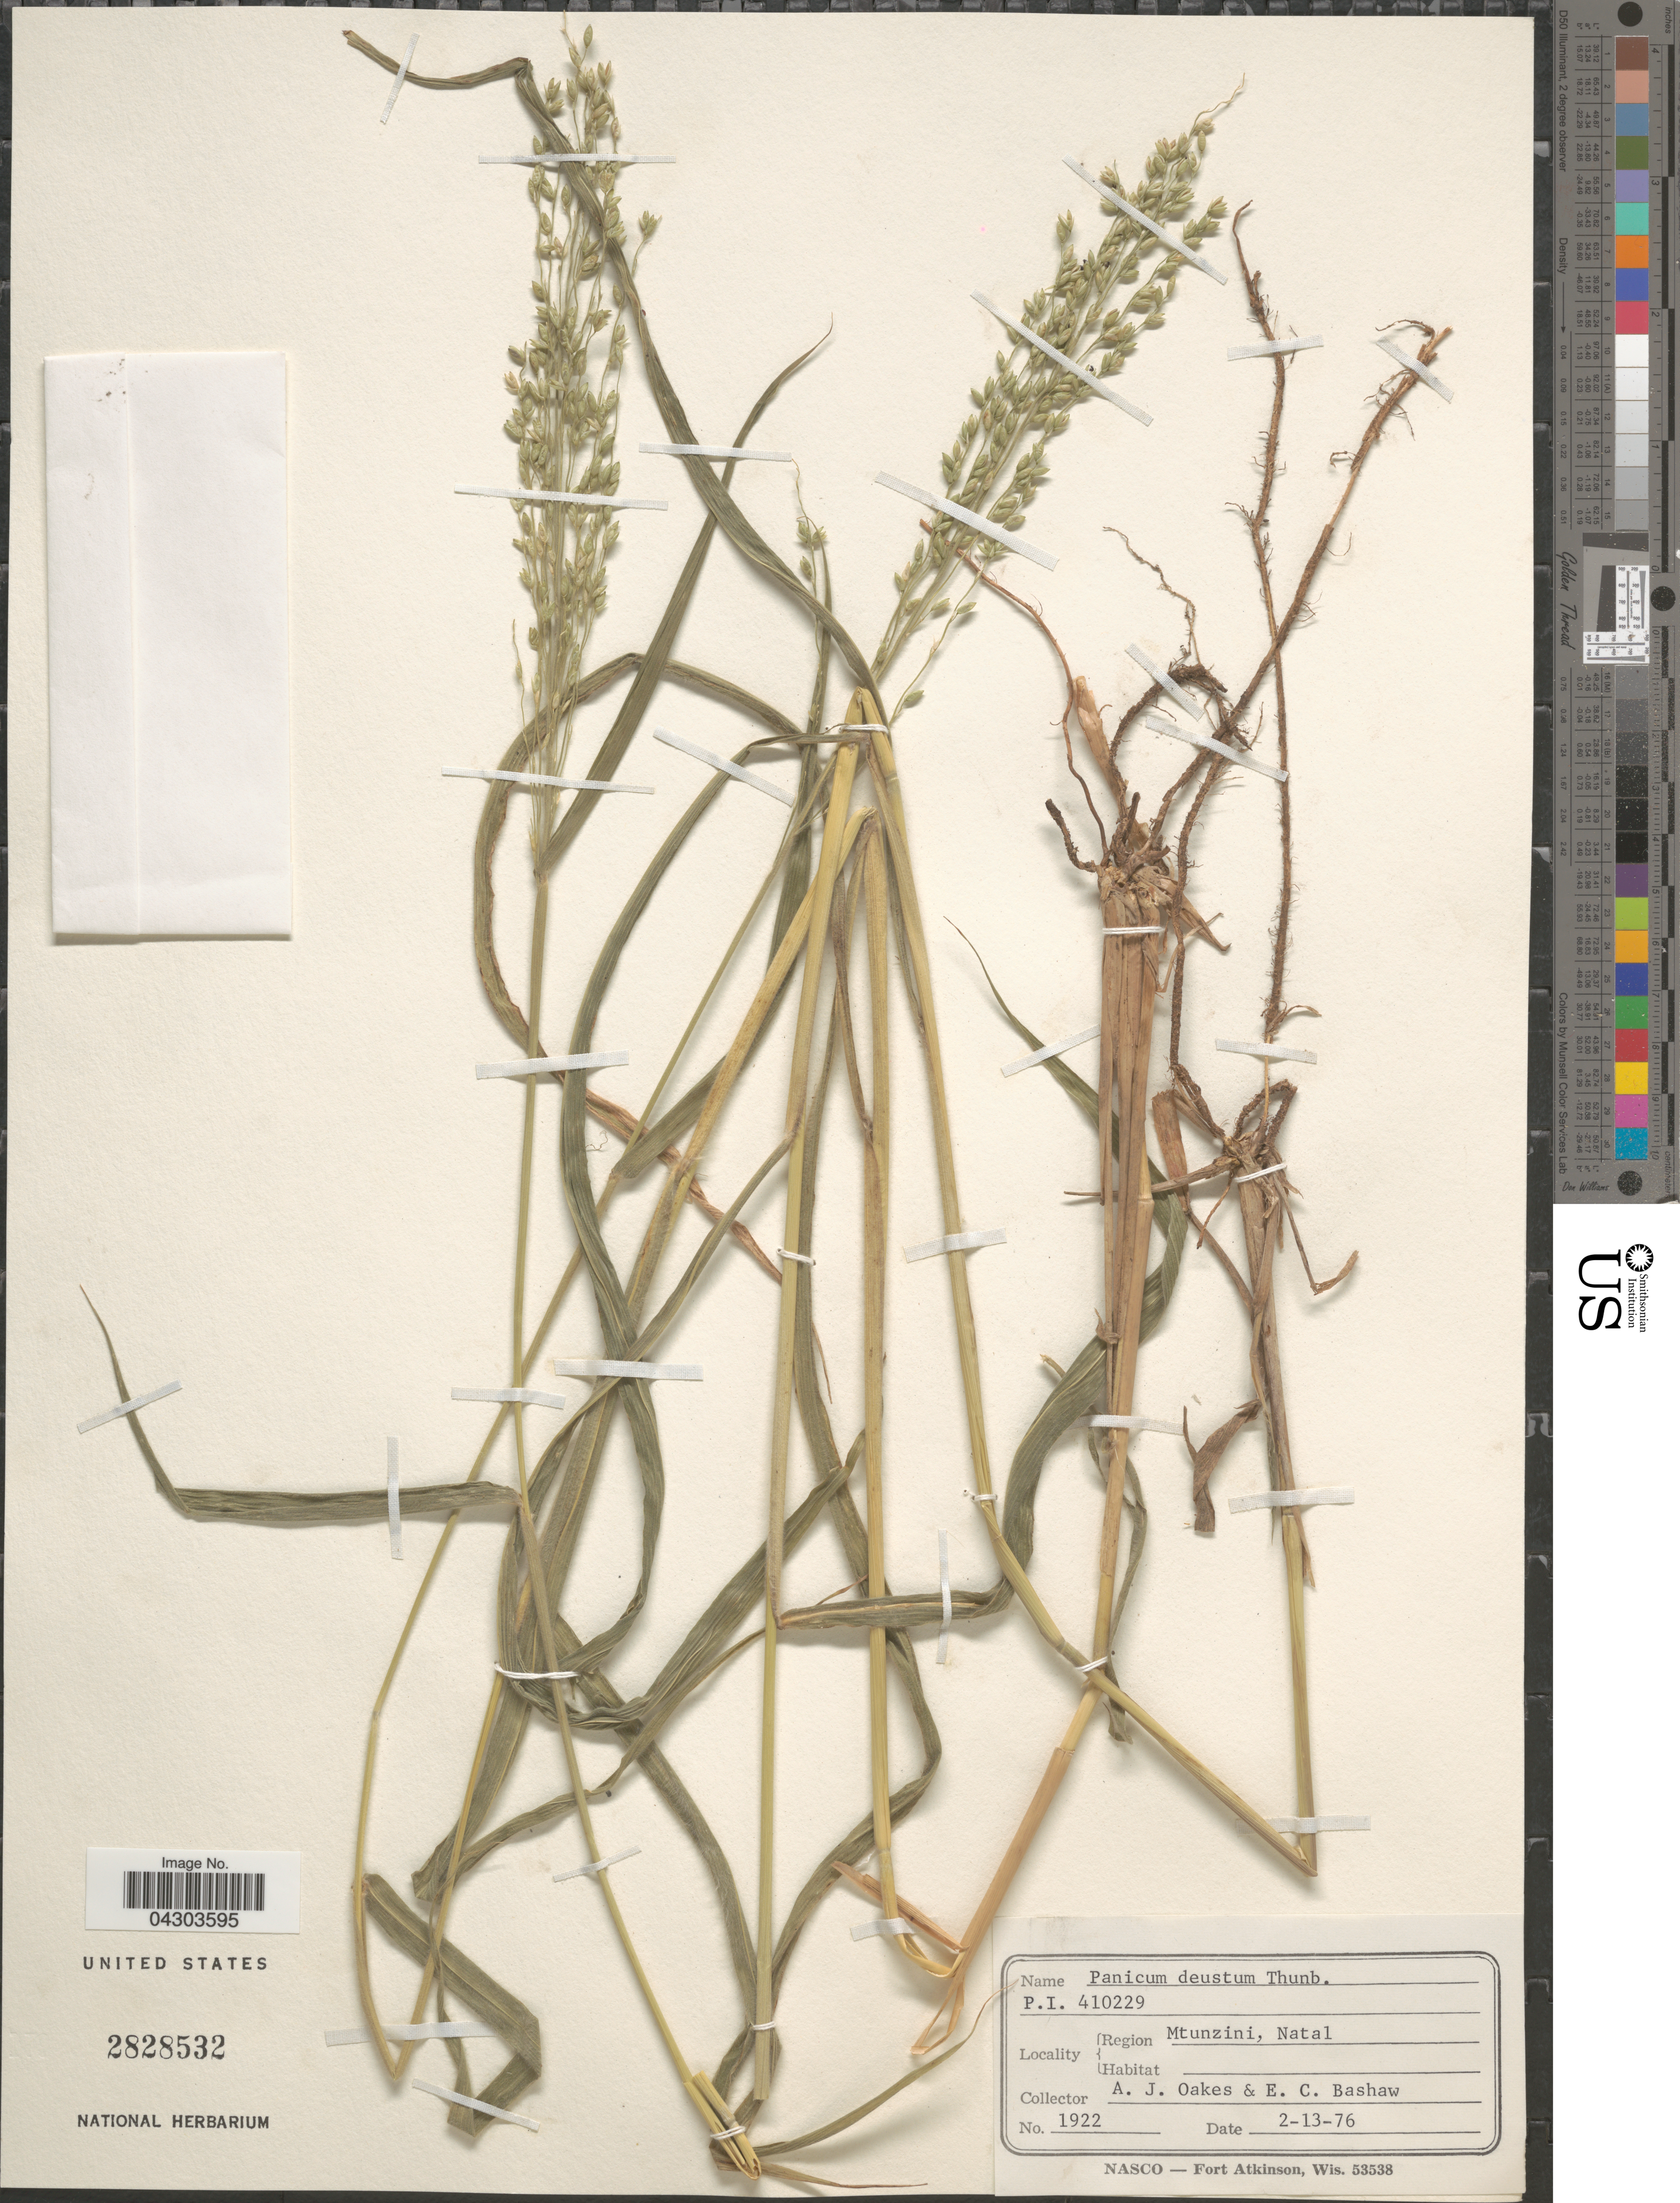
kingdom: Plantae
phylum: Tracheophyta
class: Liliopsida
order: Poales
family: Poaceae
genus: Panicum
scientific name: Panicum deustum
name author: Thunb.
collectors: A. Oakes & E. Bashaw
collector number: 1922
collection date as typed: Transcribed d/m/y: 13/2/76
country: South Africa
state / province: KwaZulu-Natal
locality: Region Mtunzini, Natal.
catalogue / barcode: US 2828532